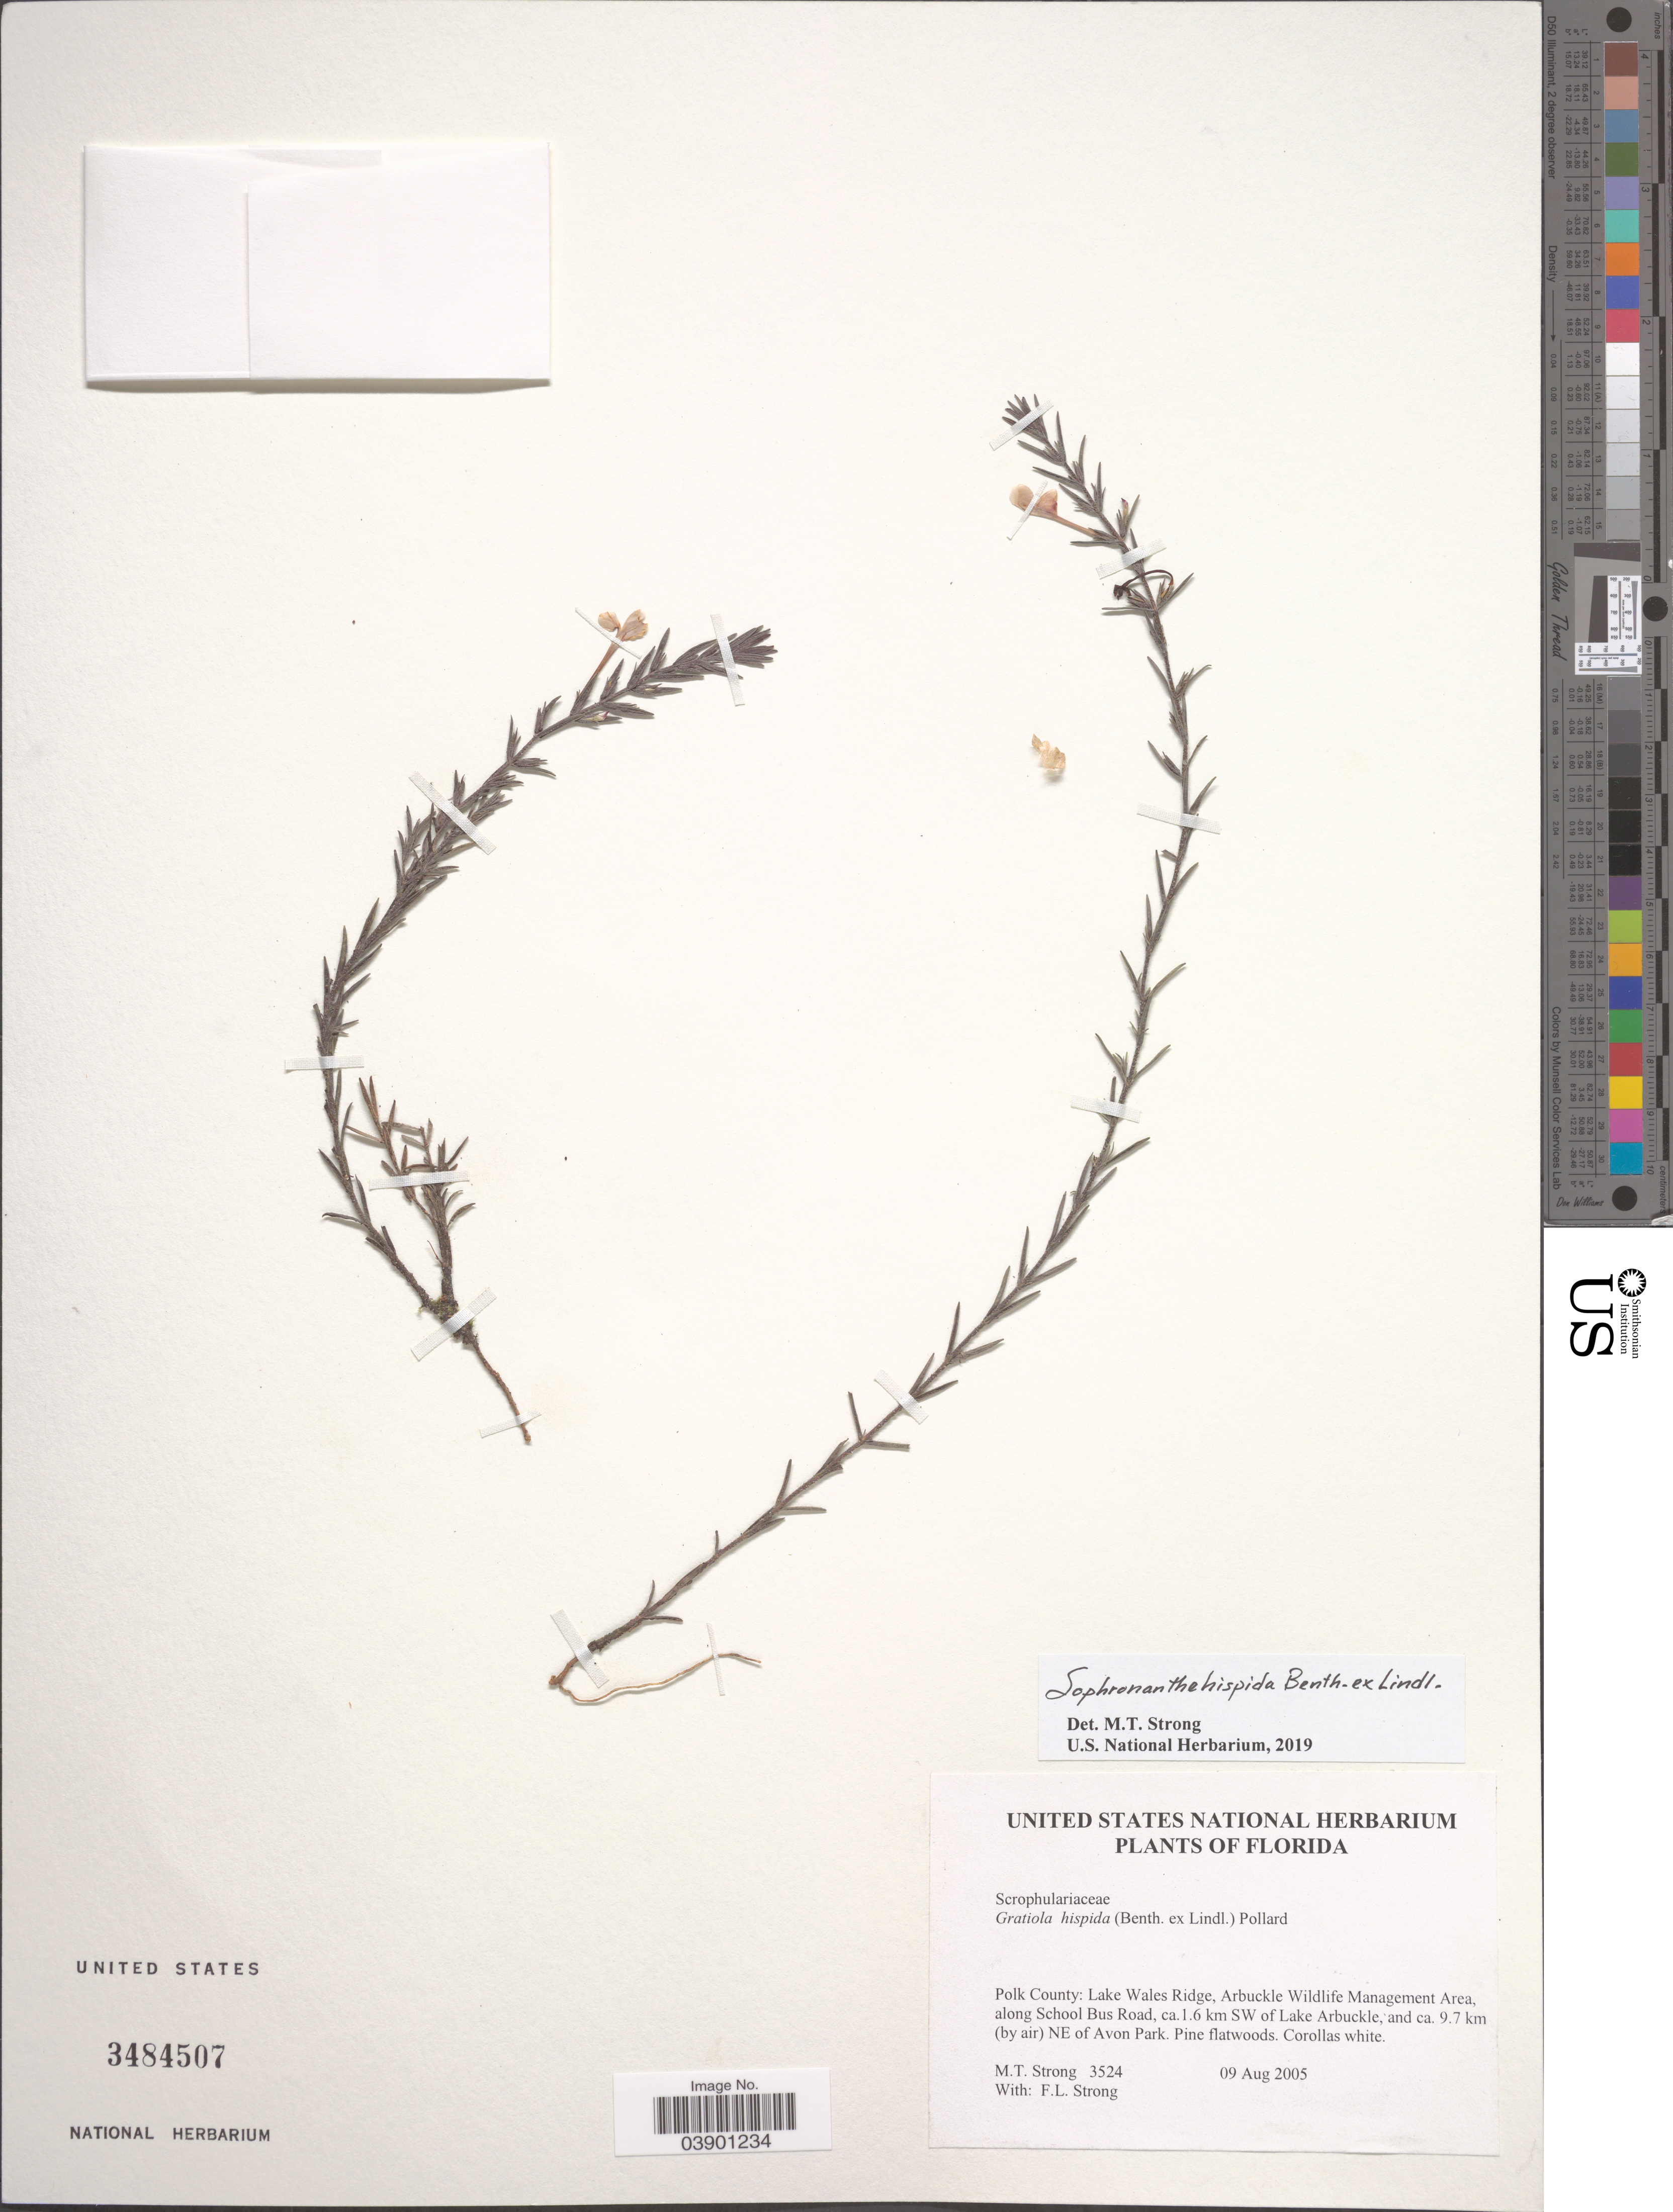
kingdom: Plantae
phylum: Tracheophyta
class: Magnoliopsida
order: Lamiales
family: Plantaginaceae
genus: Sophronanthe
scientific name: Sophronanthe hispida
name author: Benth. ex Lindl.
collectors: M. T. Strong & F. L. Strong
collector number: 3524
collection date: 2005-08-09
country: United States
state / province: Florida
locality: Polk County: Lake Wales Ridgem Arbuckle Wildlife Management Area along School Bus Road, ca. 1.6 km SW of Lake Arbuckle, and ca. 9.7 km (by air) NE of Avon Park.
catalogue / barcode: US 3484507